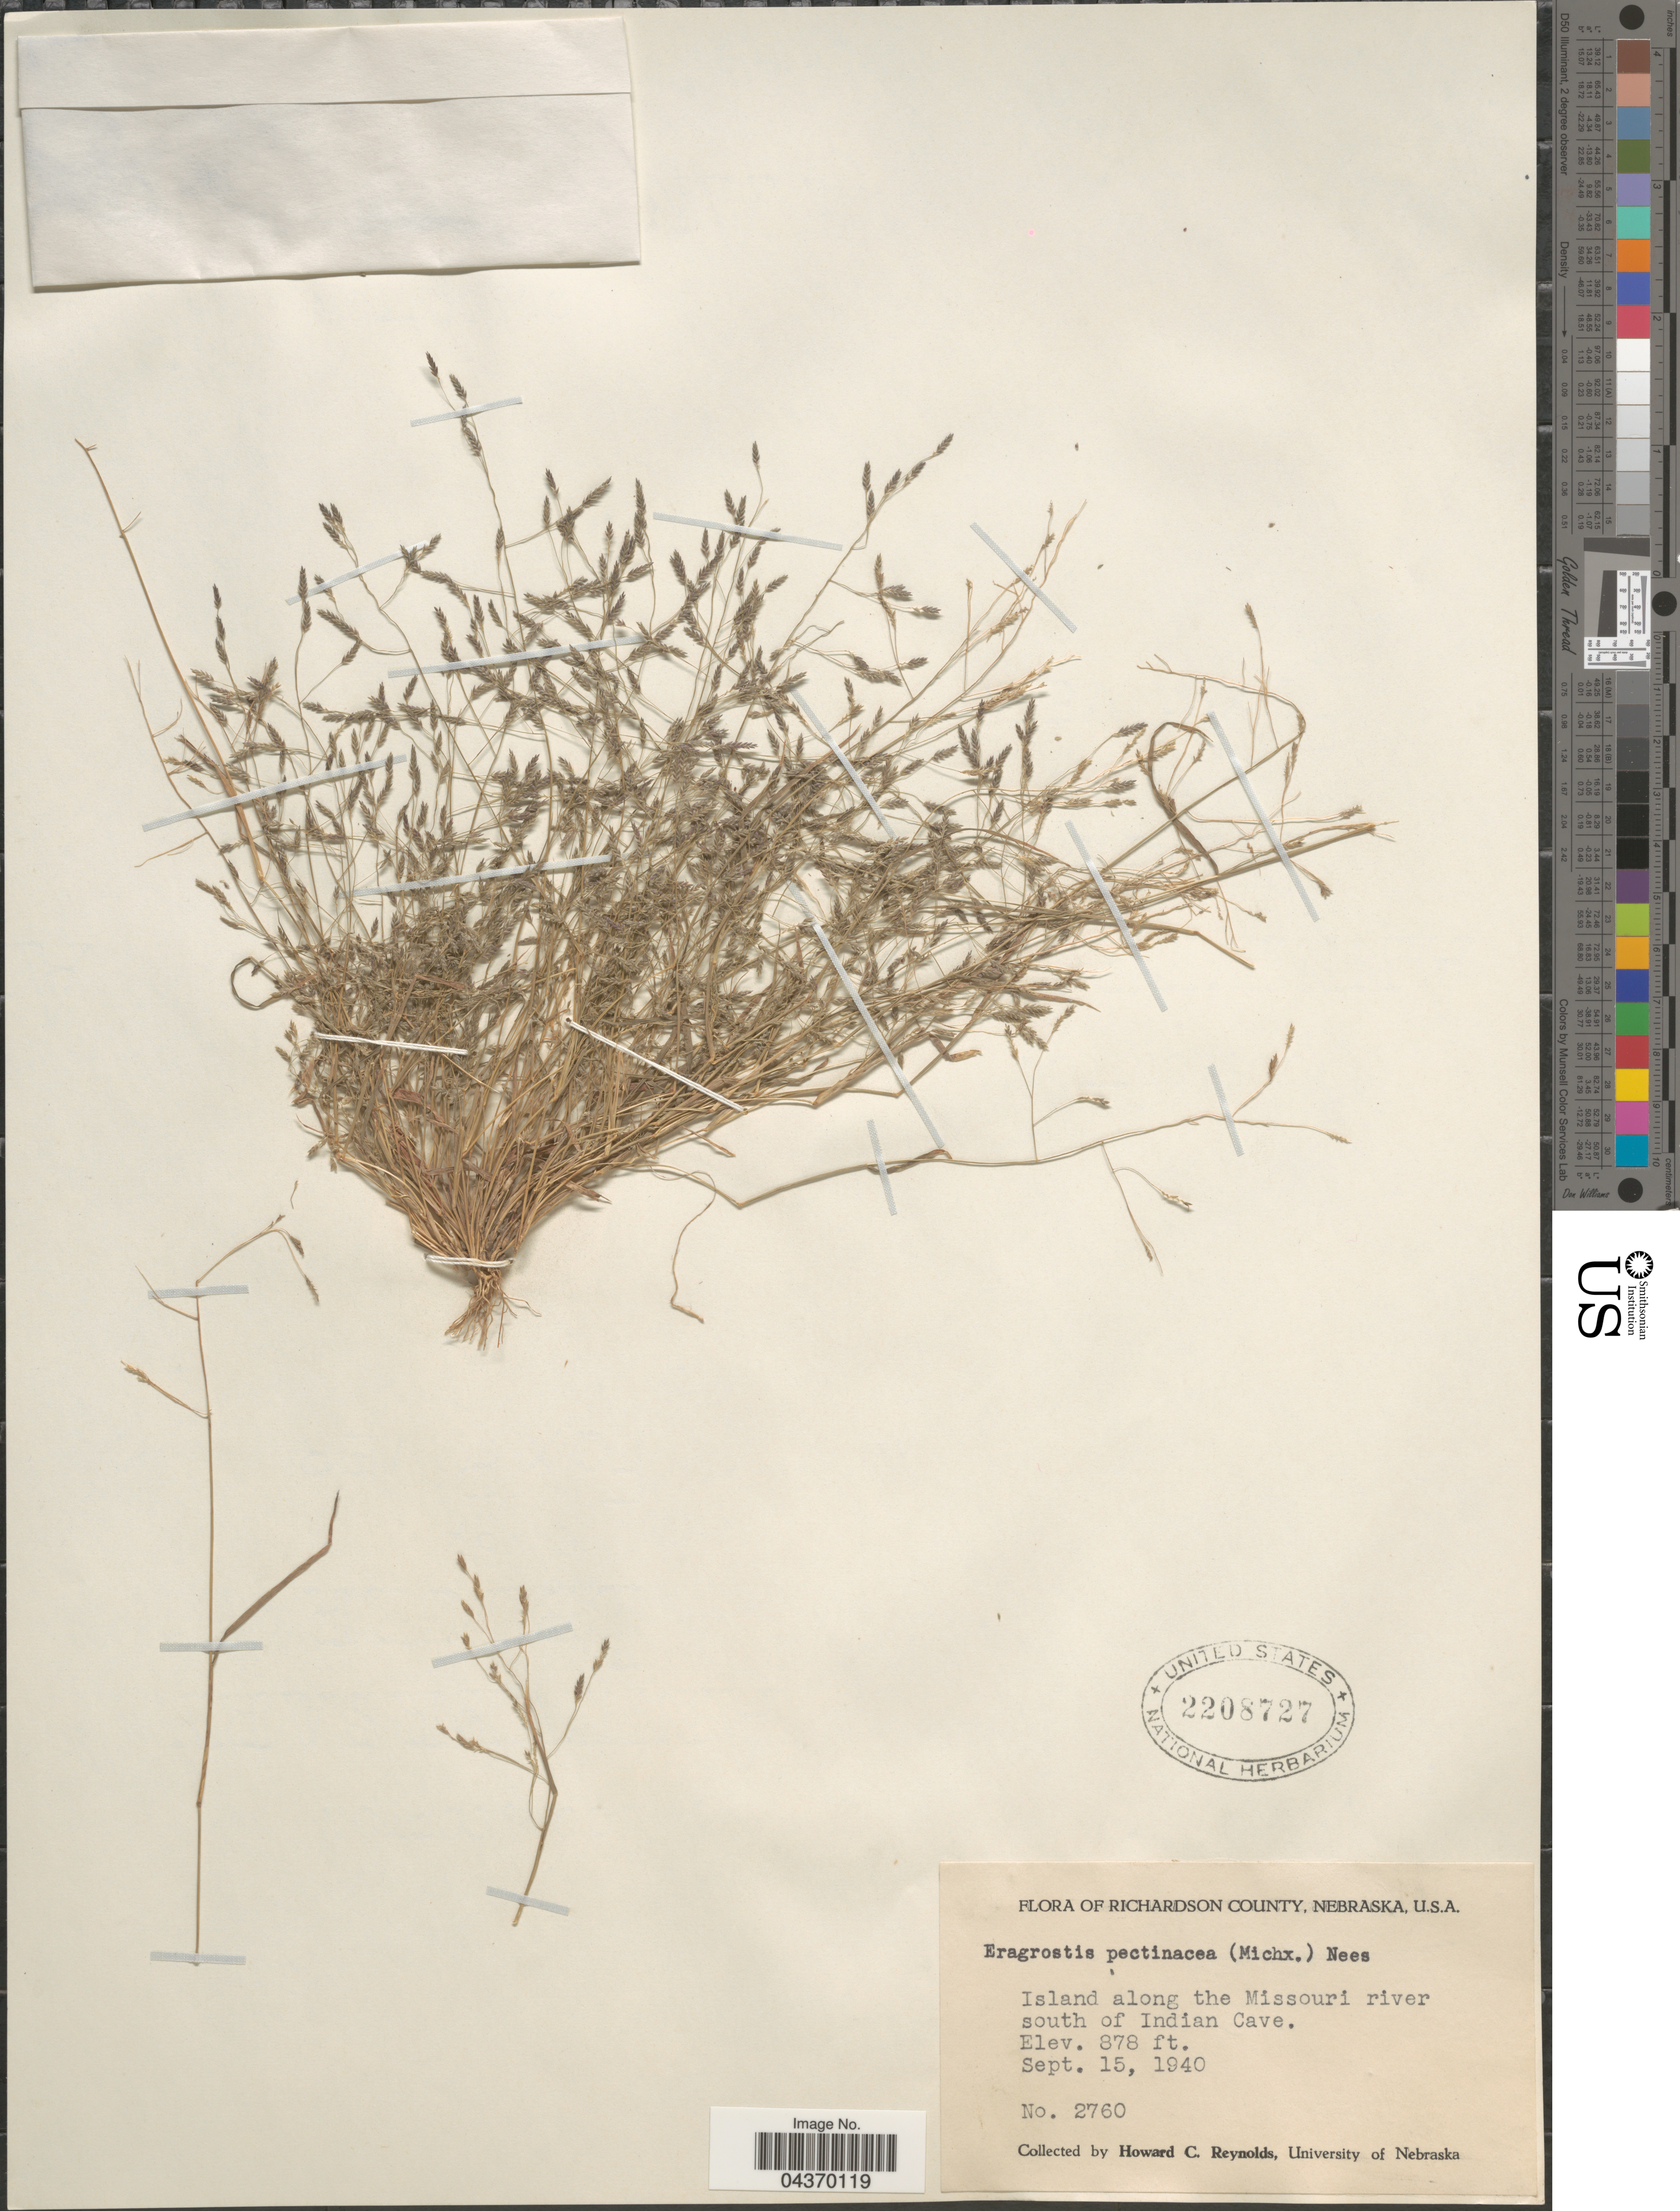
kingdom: Plantae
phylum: Tracheophyta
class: Liliopsida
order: Poales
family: Poaceae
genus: Eragrostis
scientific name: Eragrostis pectinacea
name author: (Michx.) Nees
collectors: H. Reynolds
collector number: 2760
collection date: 1940-09-15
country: United States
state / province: Nebraska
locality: Richardson County. Island along the Missouri river south of Indian Cave.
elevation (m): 268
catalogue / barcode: US 2208727